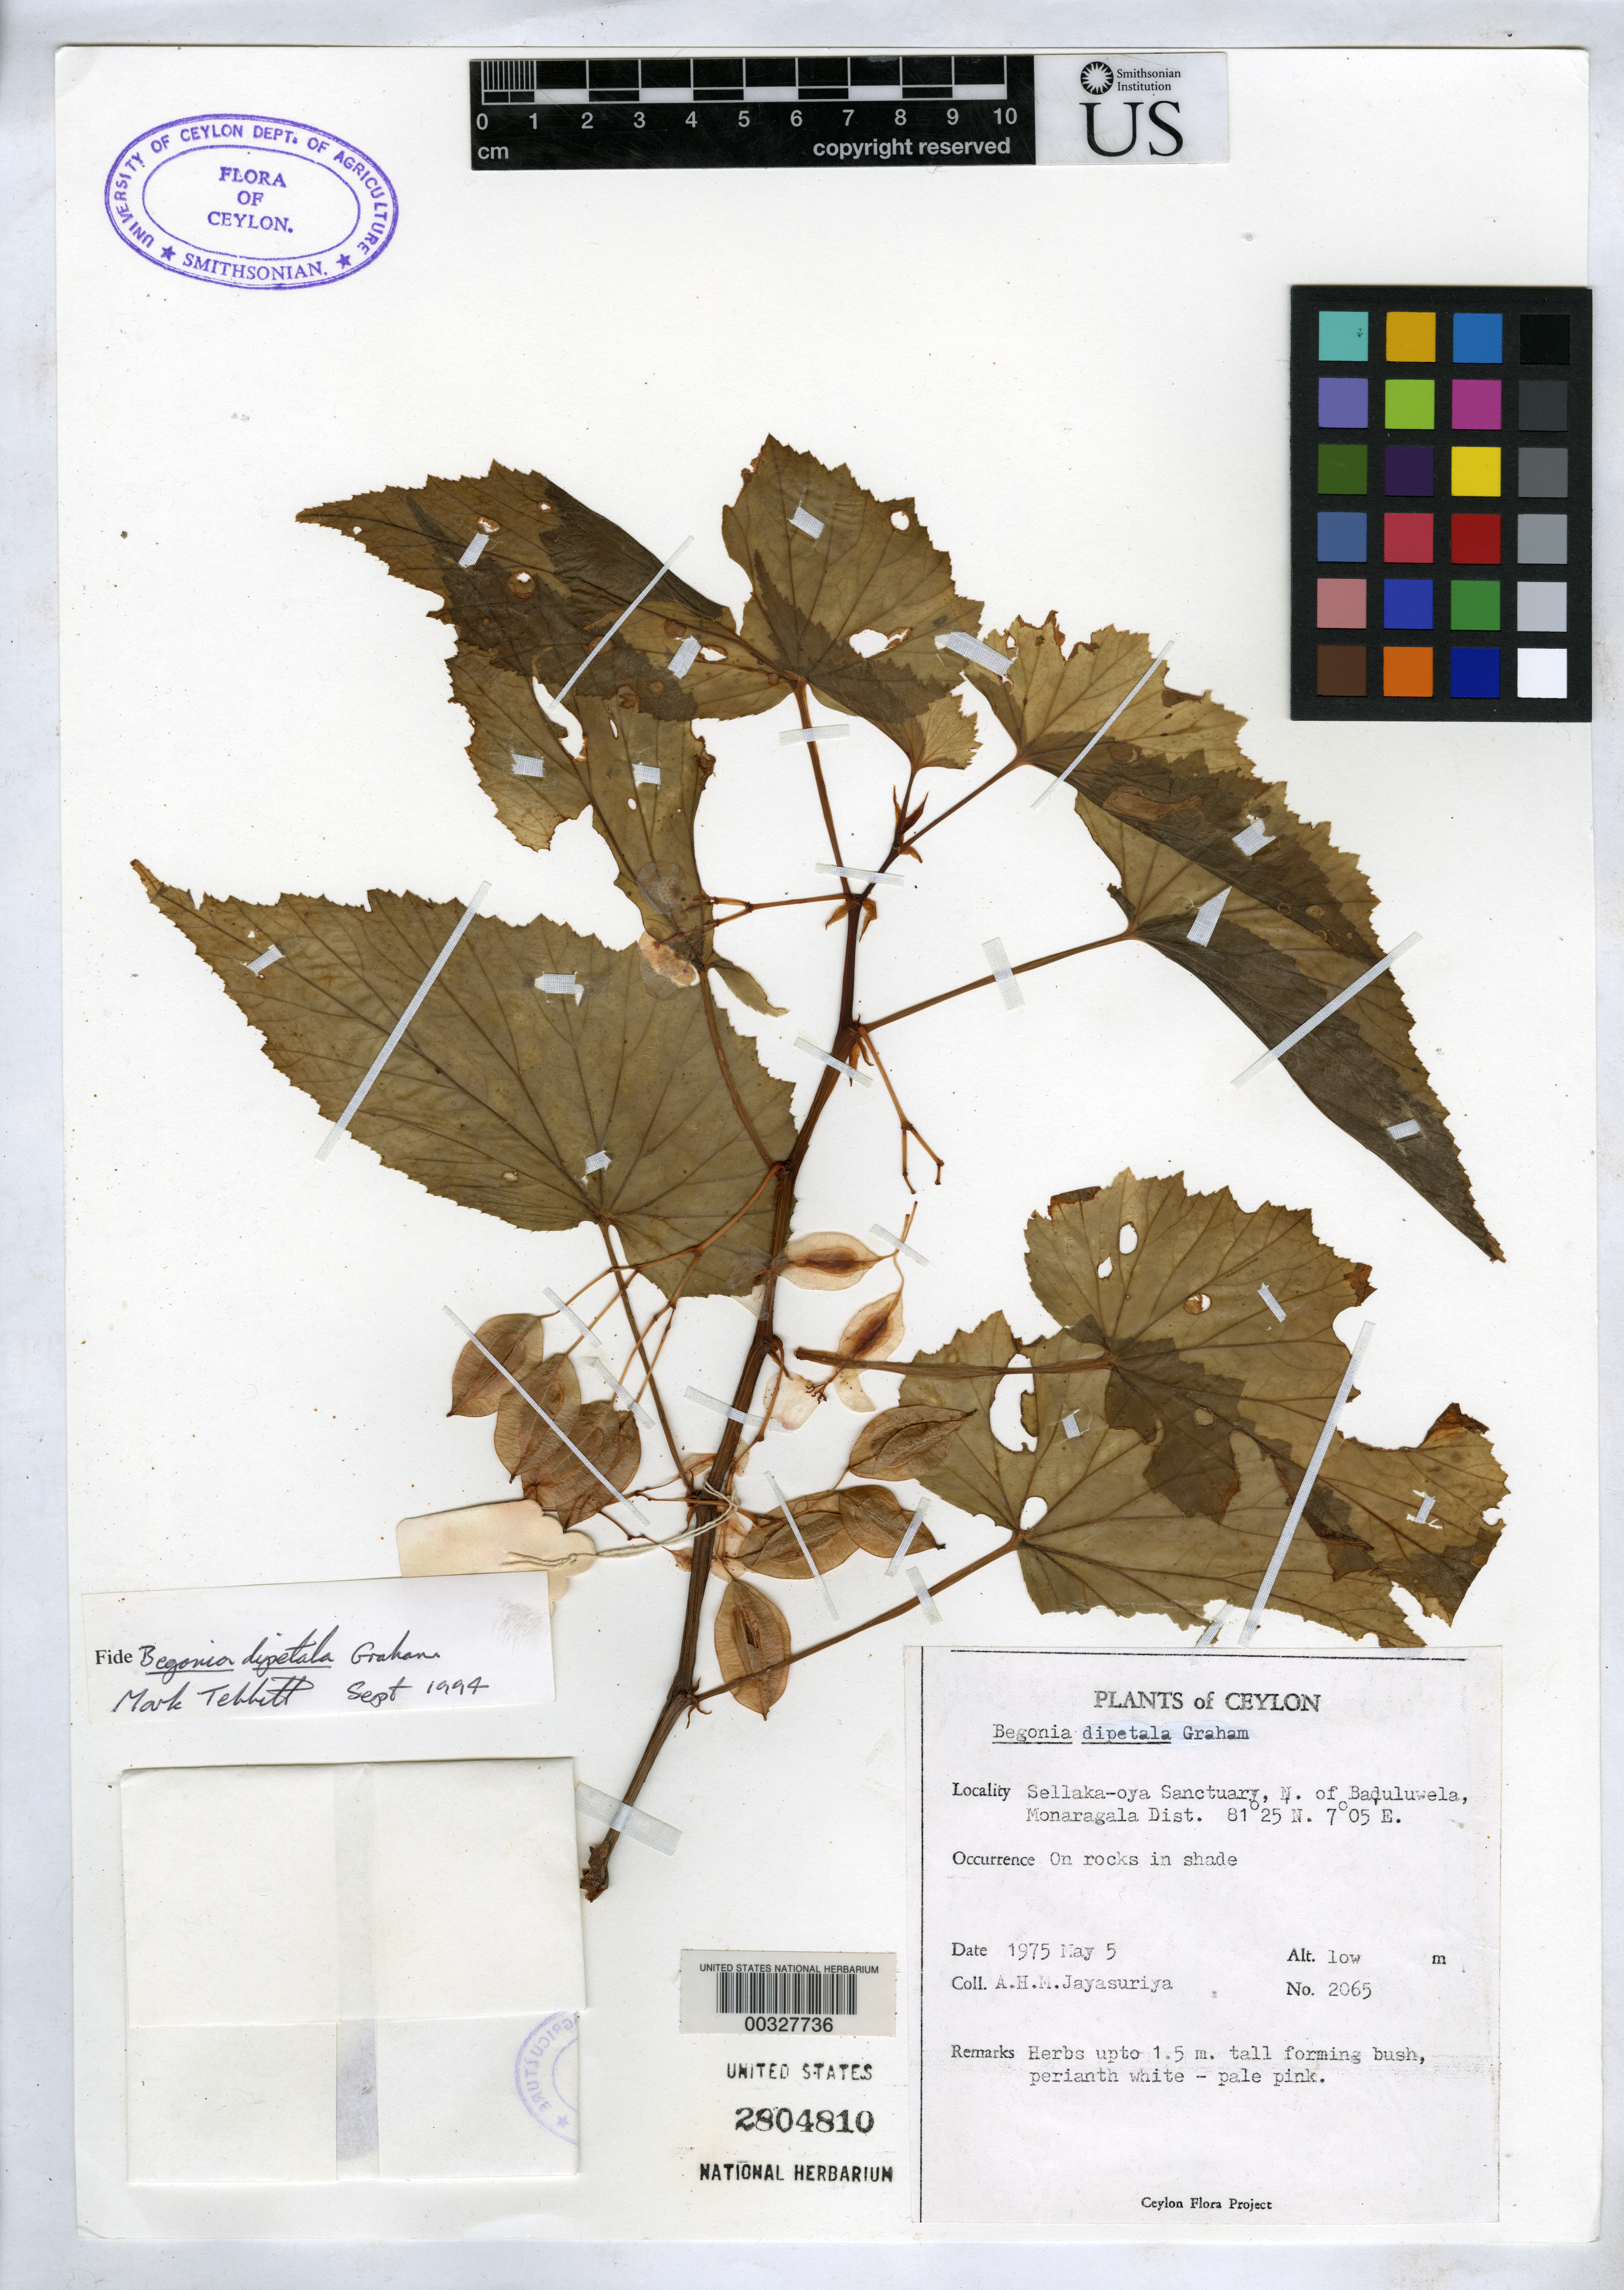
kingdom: Plantae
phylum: Tracheophyta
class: Magnoliopsida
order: Cucurbitales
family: Begoniaceae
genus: Begonia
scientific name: Begonia dipetala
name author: Graham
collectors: A. H. Jayasuriya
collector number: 2065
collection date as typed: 05 May 1975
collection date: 1975-05-05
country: Sri Lanka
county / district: Moneragala Dist.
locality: Sellaka-oya sanctuary, n of baduluwela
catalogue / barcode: US 2804810